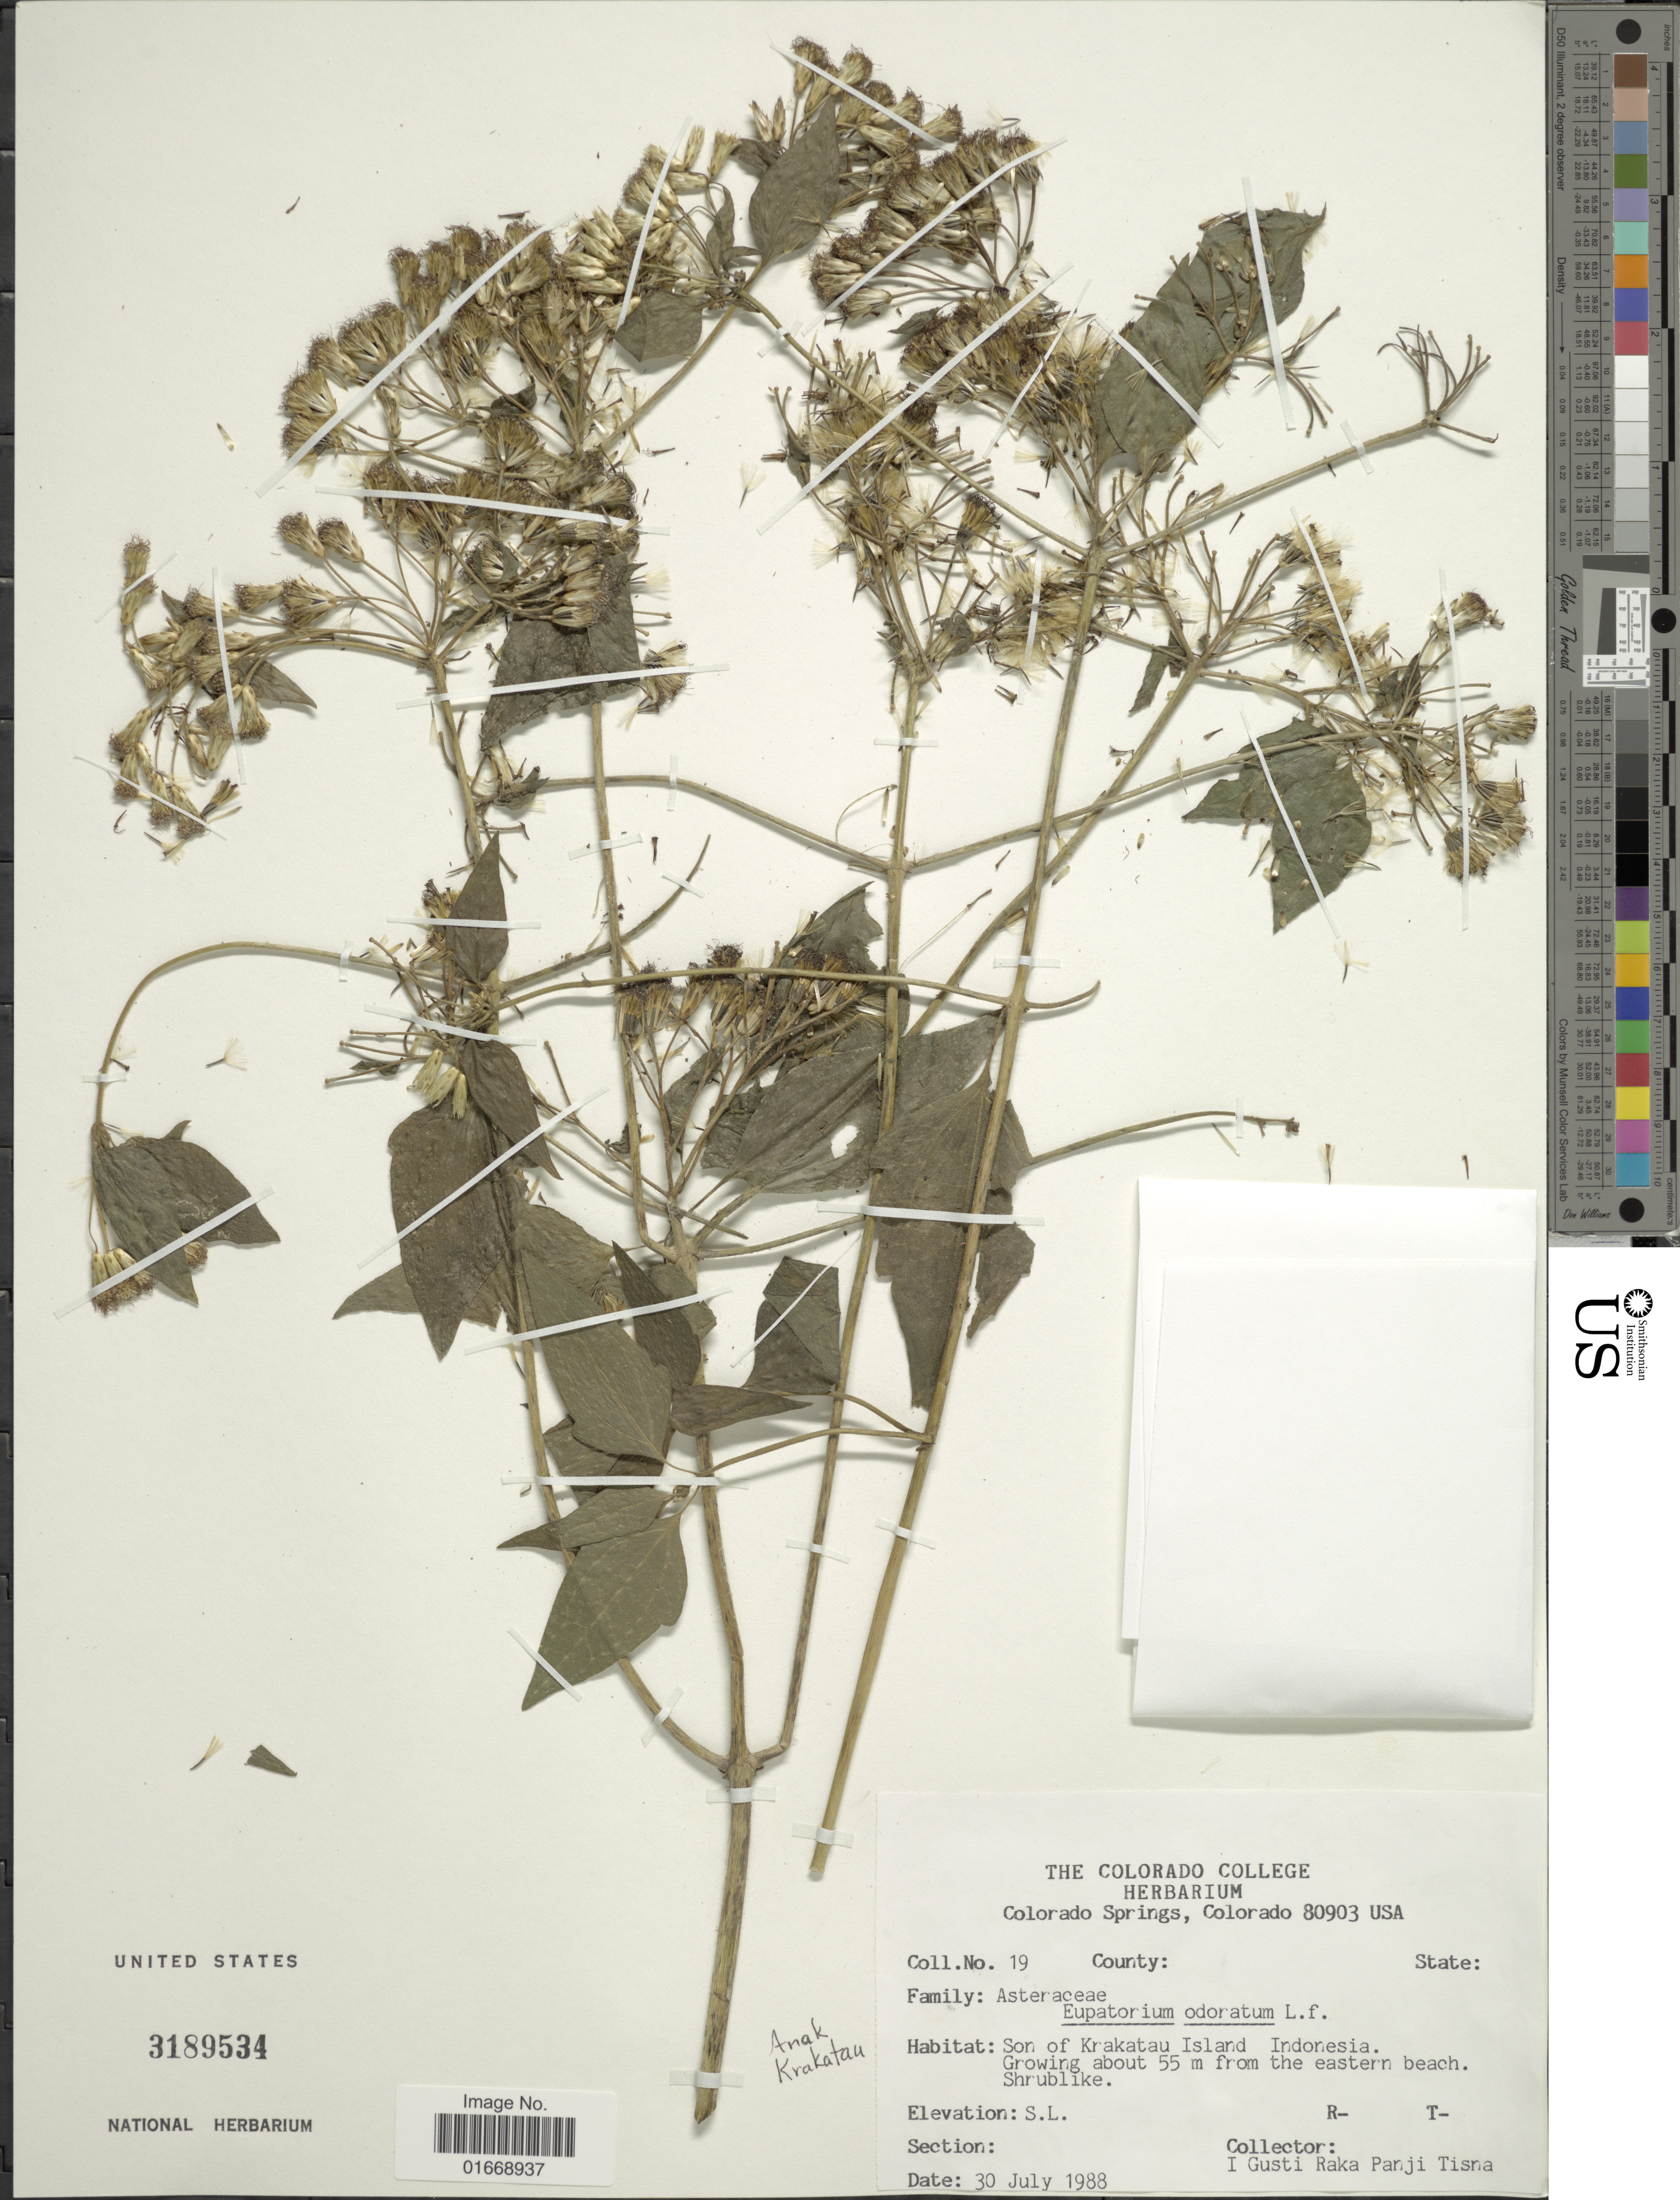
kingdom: Plantae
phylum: Tracheophyta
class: Magnoliopsida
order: Asterales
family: Asteraceae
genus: Chromolaena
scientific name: Chromolaena odorata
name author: (L.) R.M. King & H. Rob.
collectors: I Gusti Raka Panji Tisna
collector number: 19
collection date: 1988-07-30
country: Indonesia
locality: Son of Krakatu Island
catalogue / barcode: US 3189534